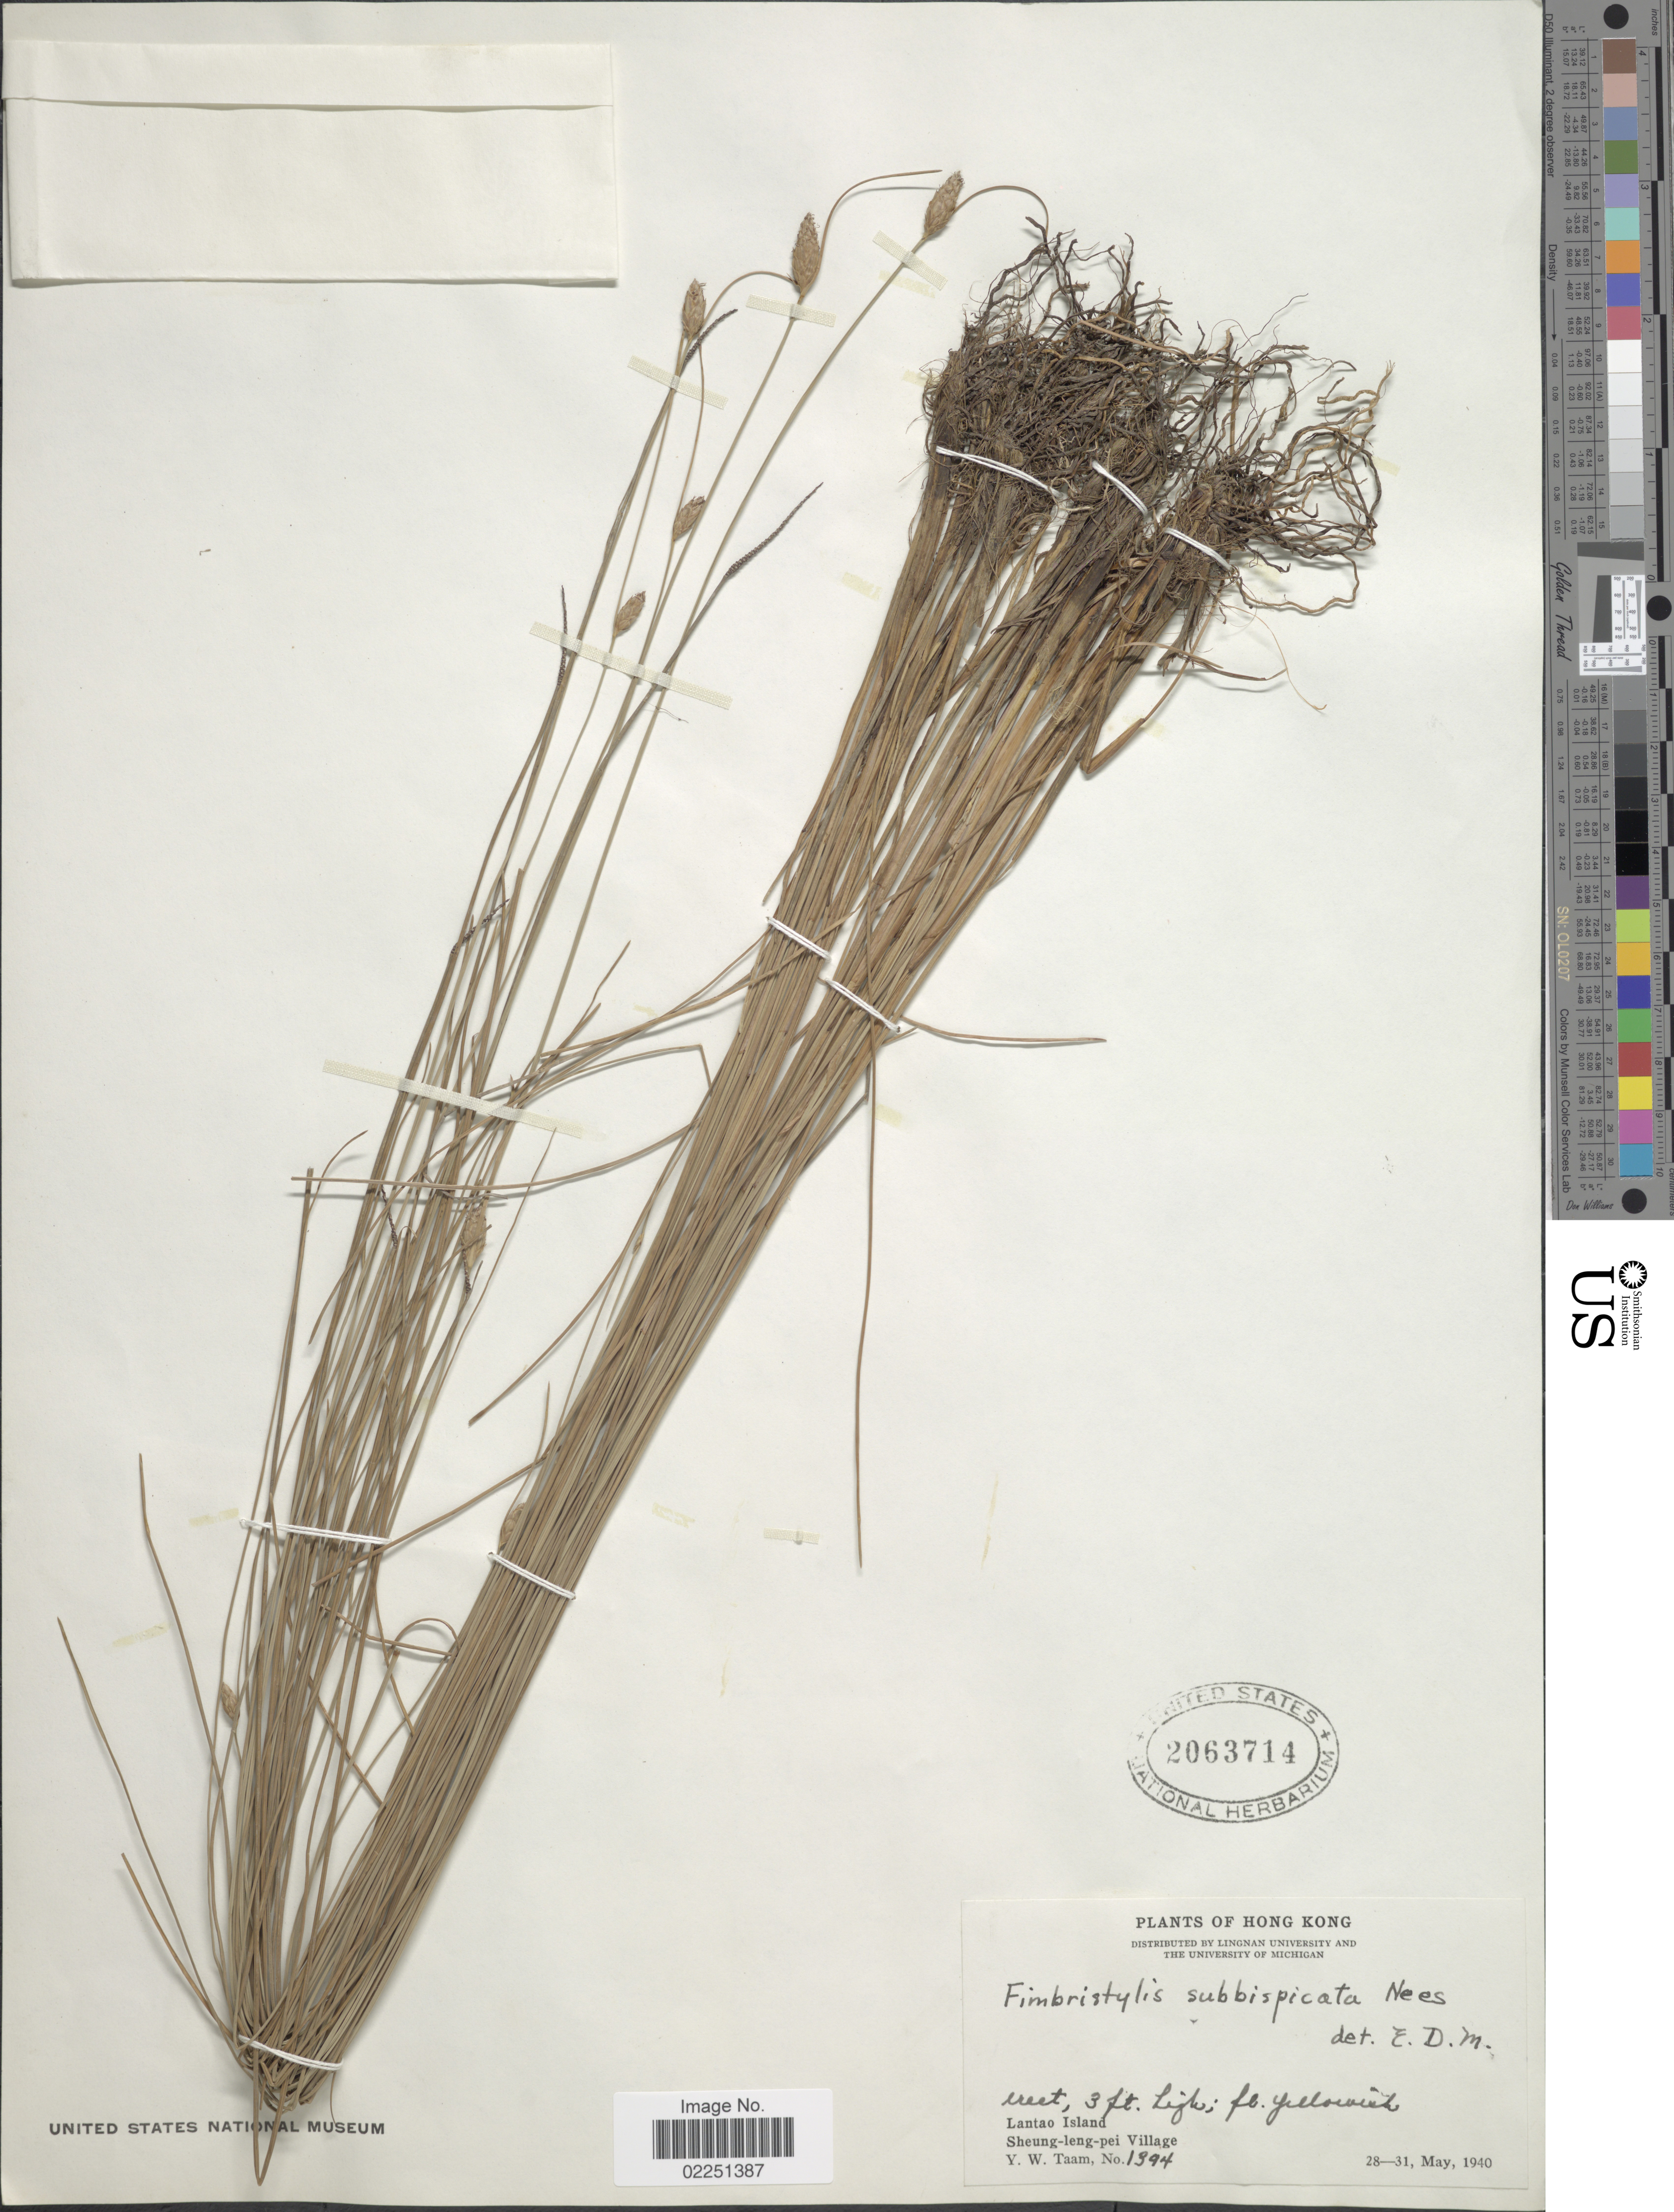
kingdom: Plantae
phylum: Tracheophyta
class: Liliopsida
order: Poales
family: Cyperaceae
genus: Fimbristylis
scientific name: Fimbristylis subbispicata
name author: Nees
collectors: Y. W. Taam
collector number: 1394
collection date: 1940-05-28/1940-05-31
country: China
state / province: Hong Kong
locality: Lantao Island, Sheung-leng-pei Village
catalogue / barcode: US 2063714